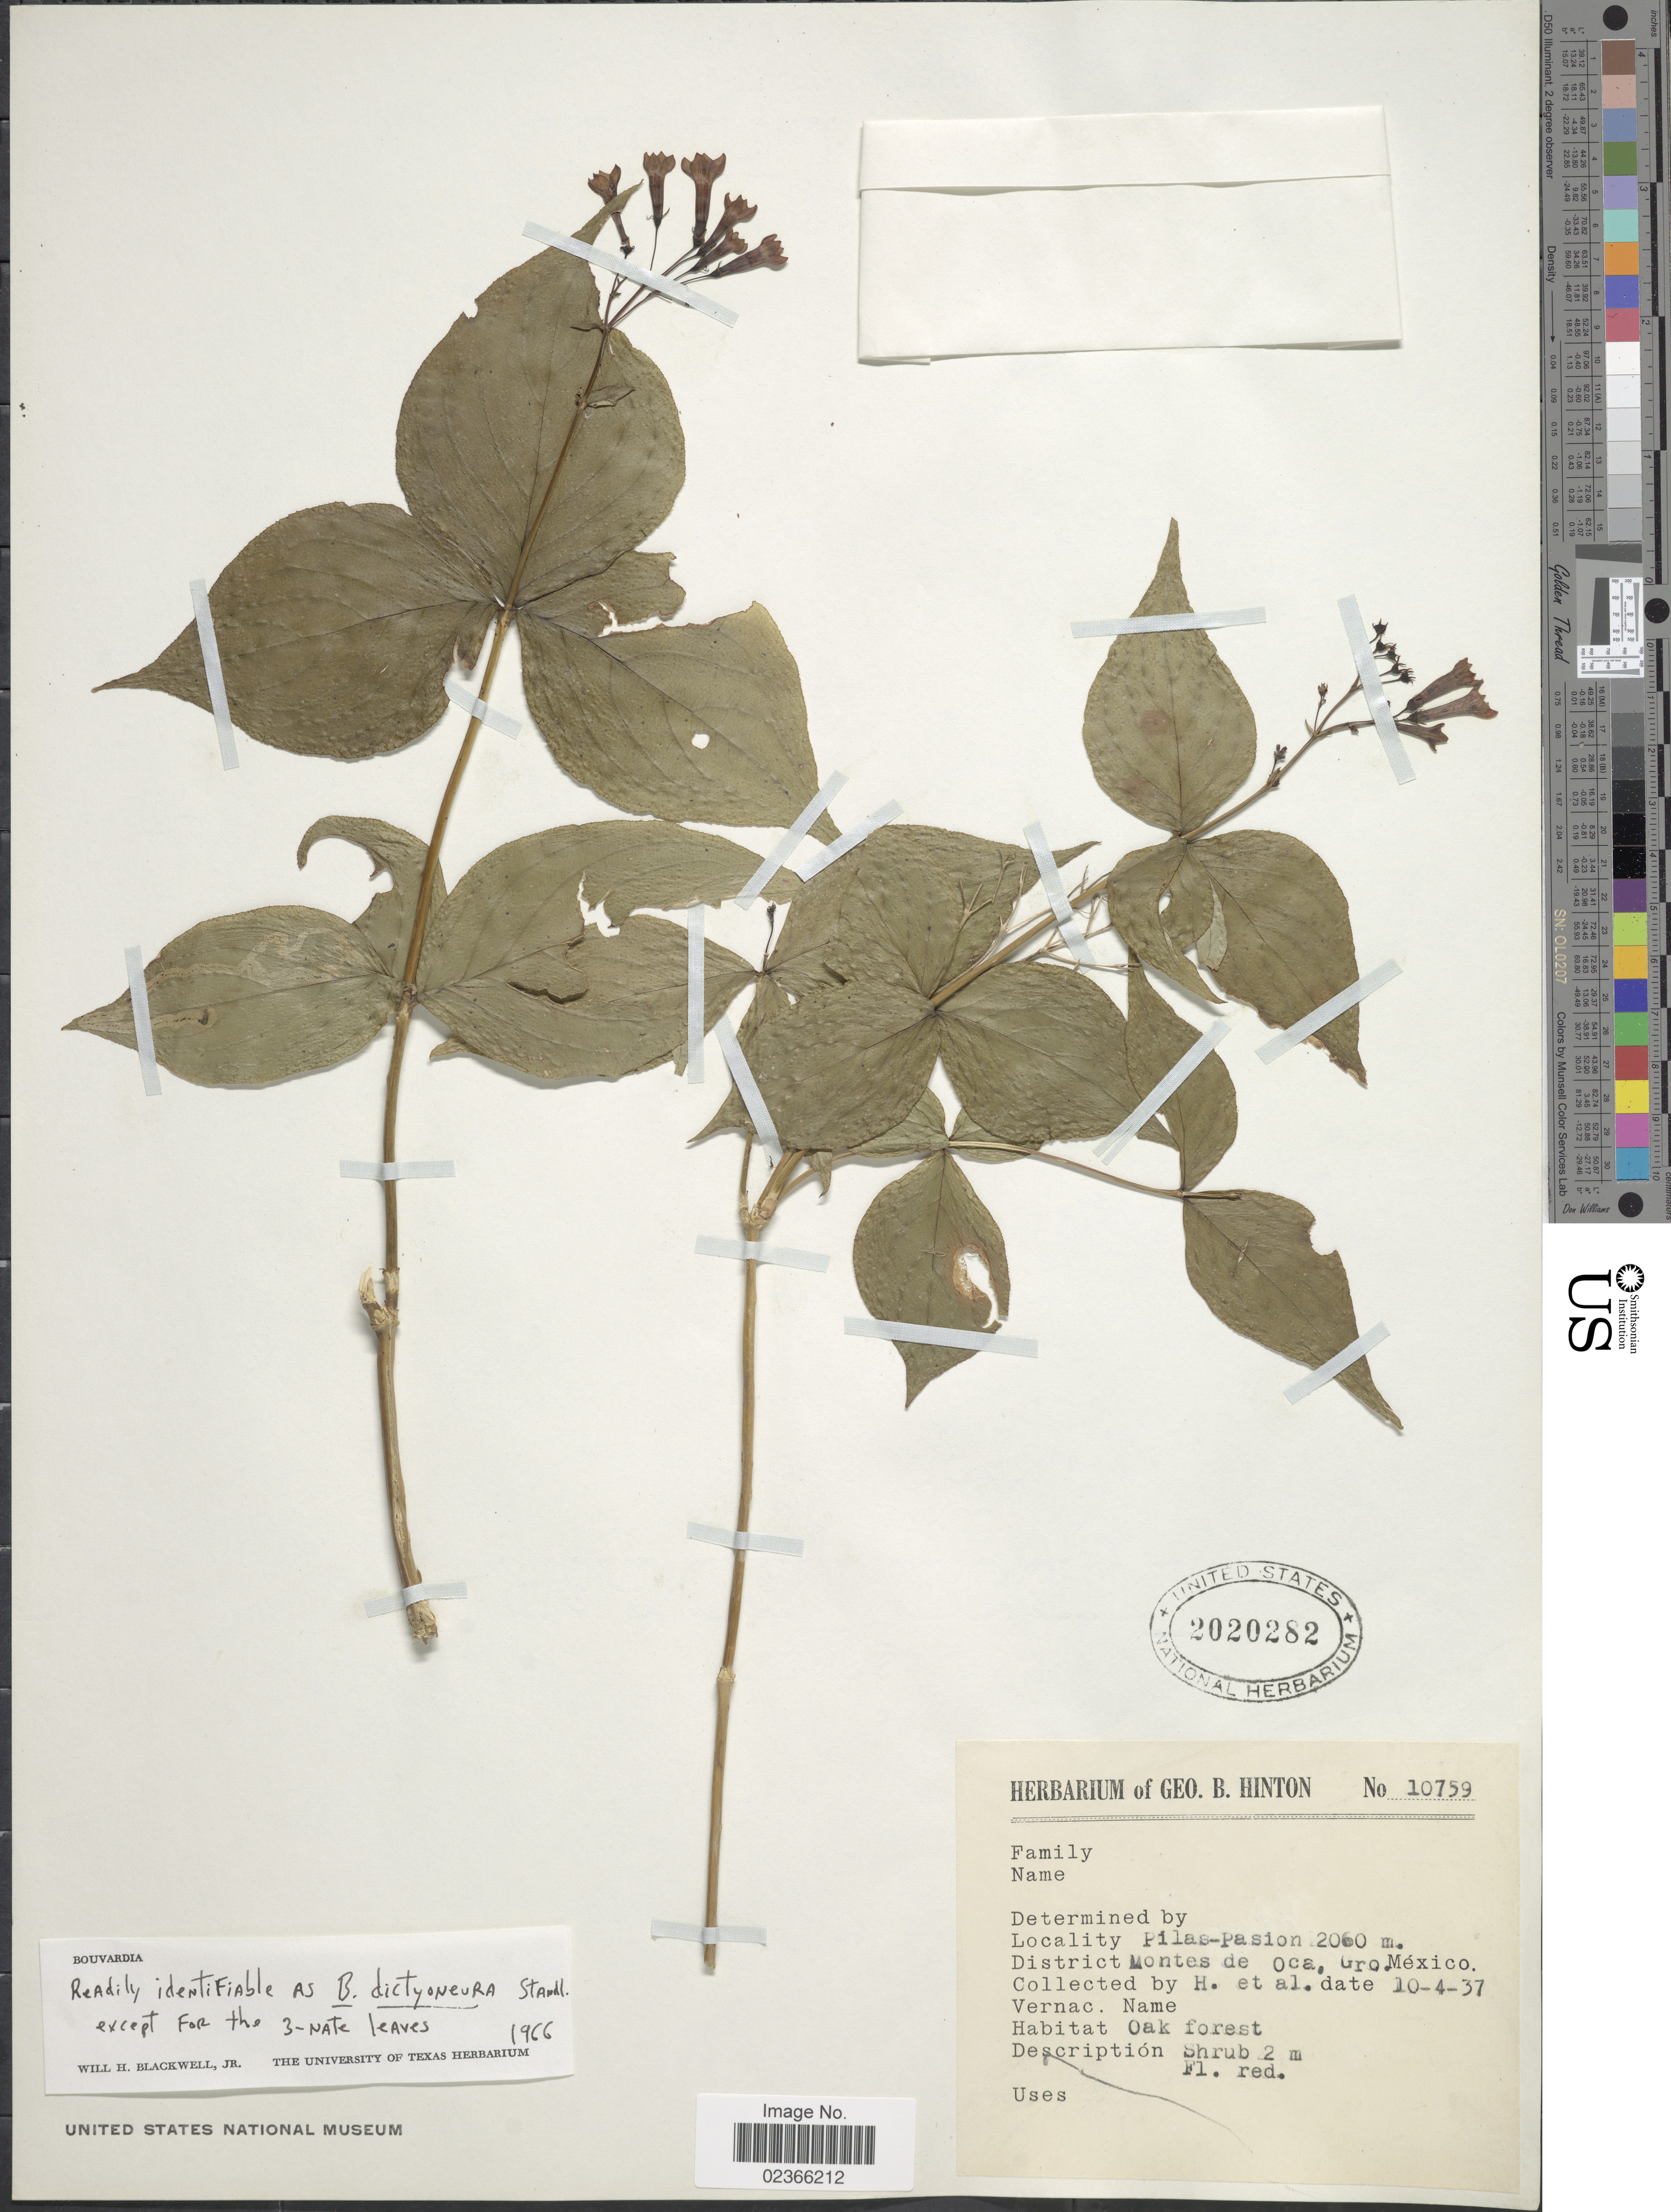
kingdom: Plantae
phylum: Tracheophyta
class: Magnoliopsida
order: Gentianales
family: Rubiaceae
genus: Bouvardia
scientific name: Bouvardia dictyoneura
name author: Standl.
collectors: G. B. Hinton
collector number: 10759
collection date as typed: Transcribed d/m/y: 4/10/37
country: Mexico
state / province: Guerrero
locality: Montes de Oca, Gro, Mexico.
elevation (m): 2060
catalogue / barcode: US 2020282